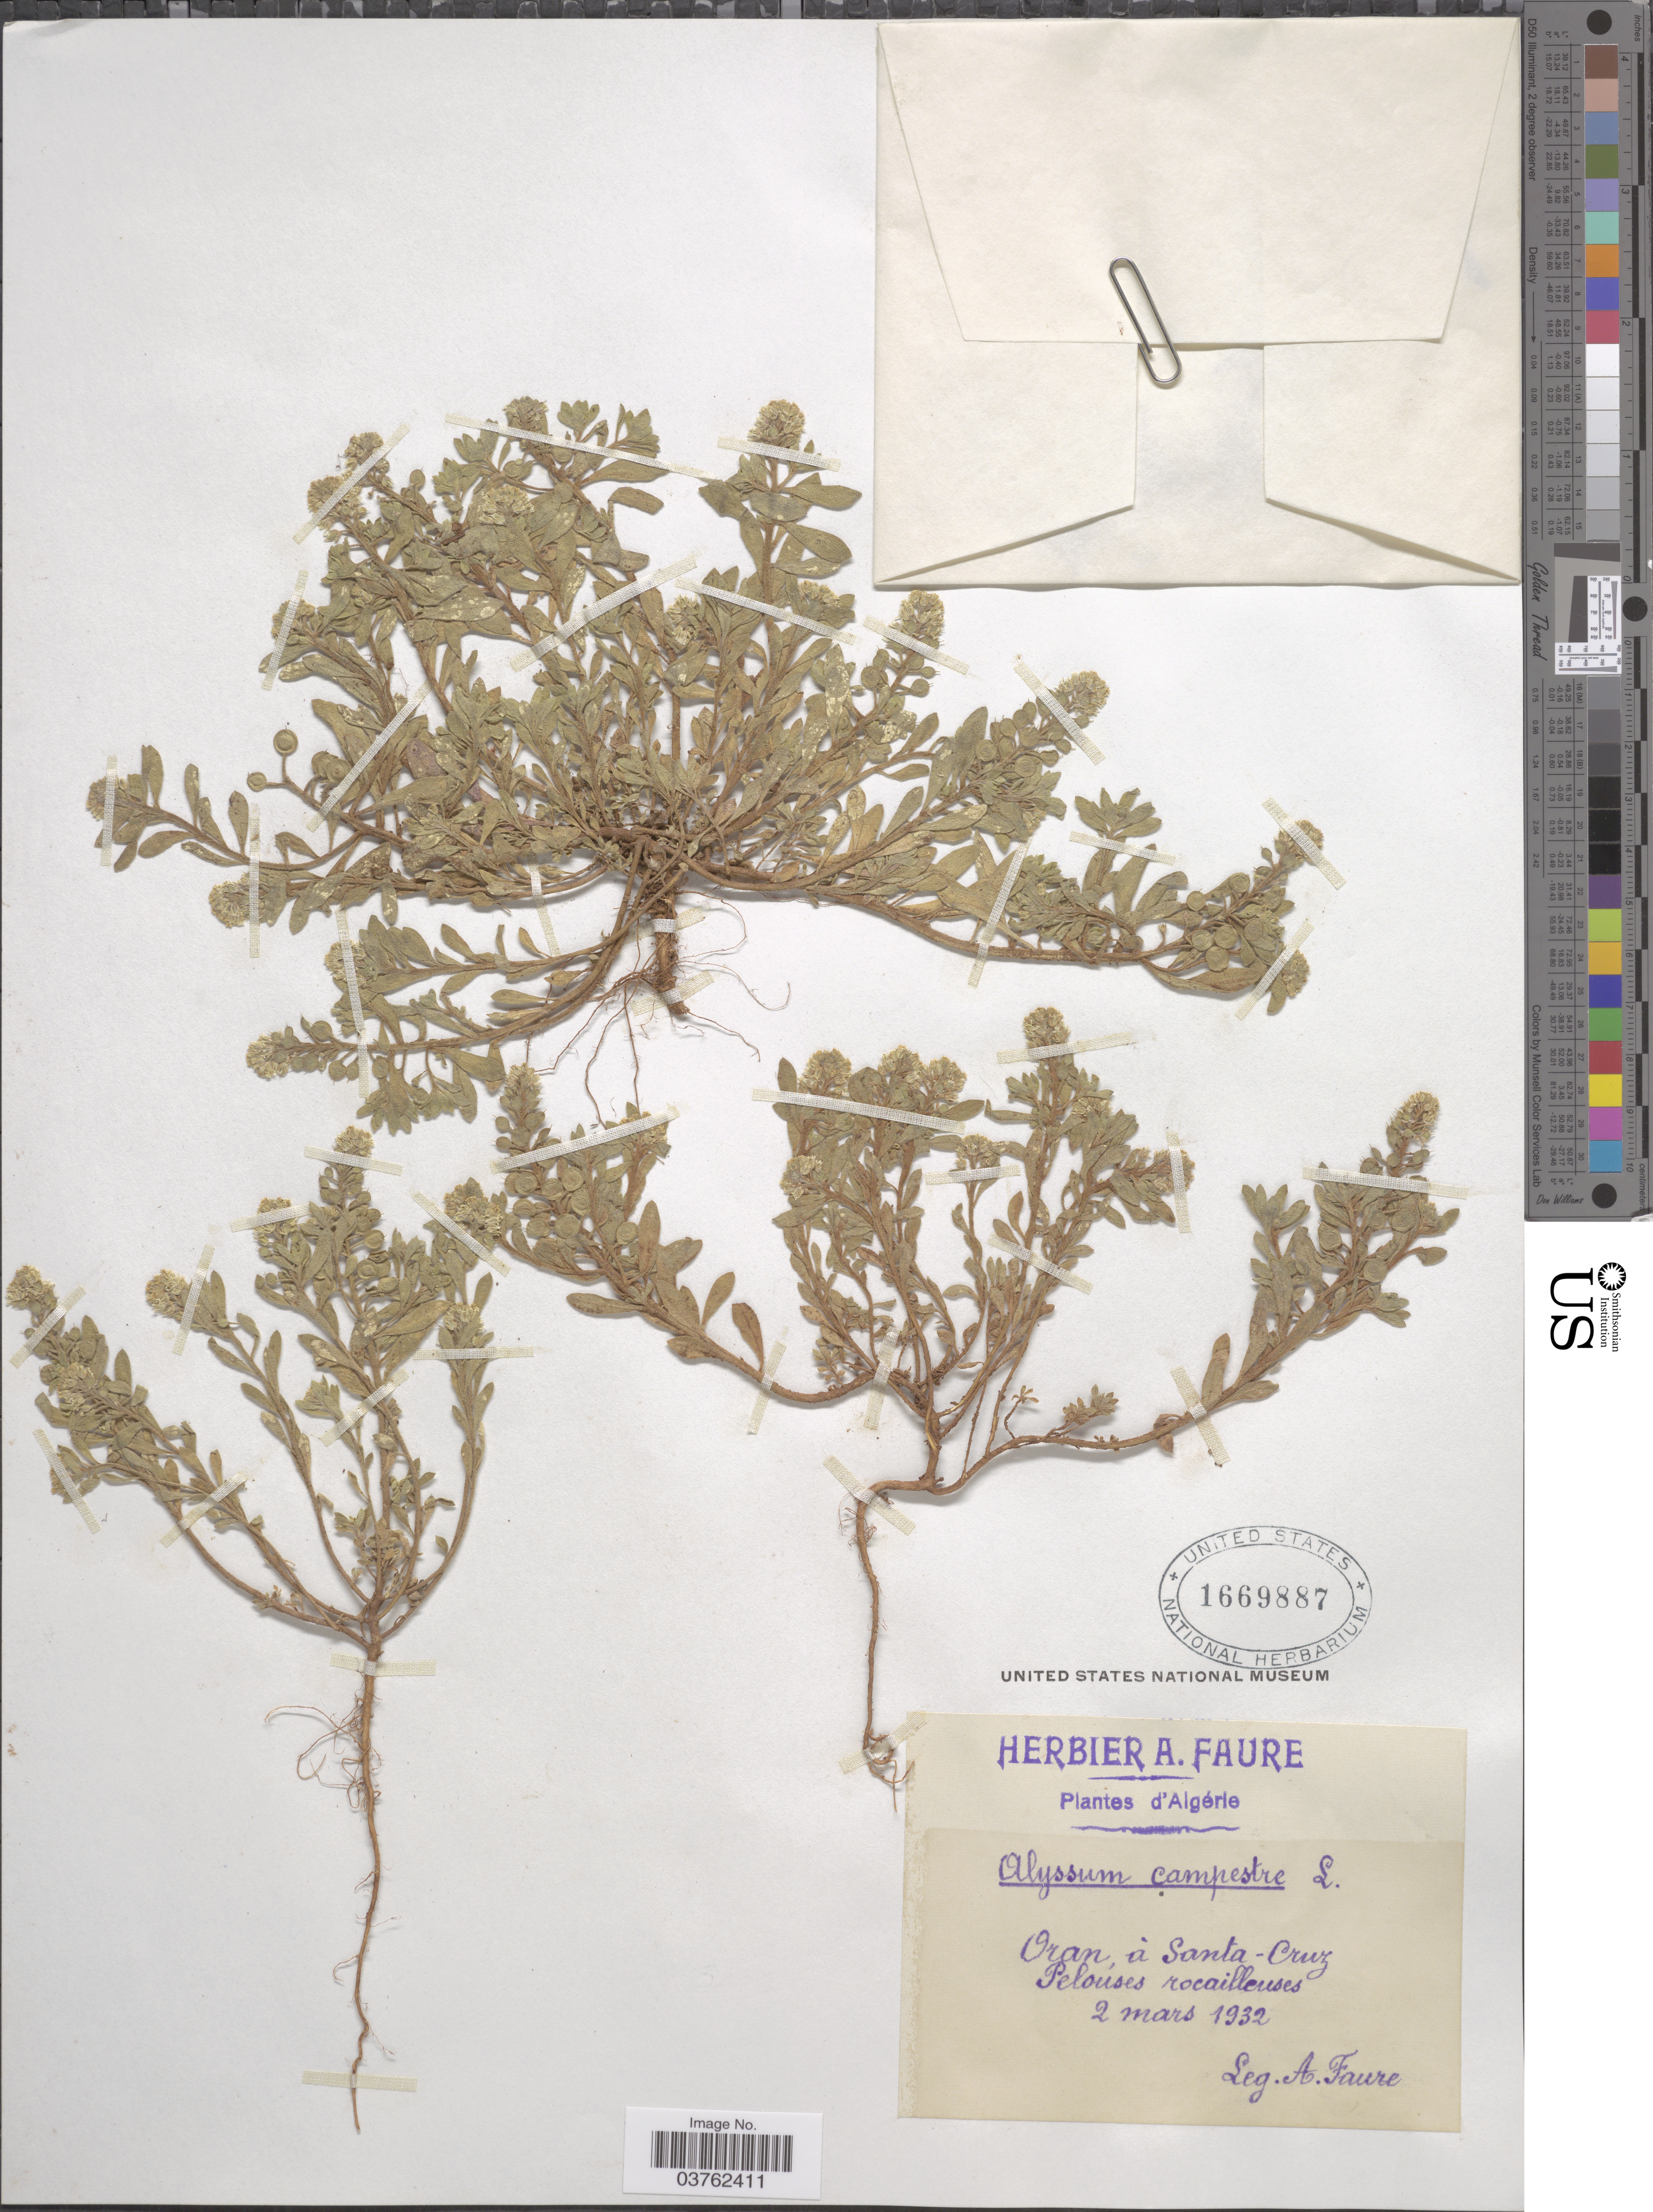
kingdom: Plantae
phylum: Tracheophyta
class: Magnoliopsida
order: Brassicales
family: Brassicaceae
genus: Alyssum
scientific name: Alyssum campestre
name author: (L.) L.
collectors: A. Faure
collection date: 1932-03-02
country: Algeria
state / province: Oran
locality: D'Algérle. Oran, á Santa-Cruz. Pelouses rocailleuses.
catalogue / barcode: US 1669887